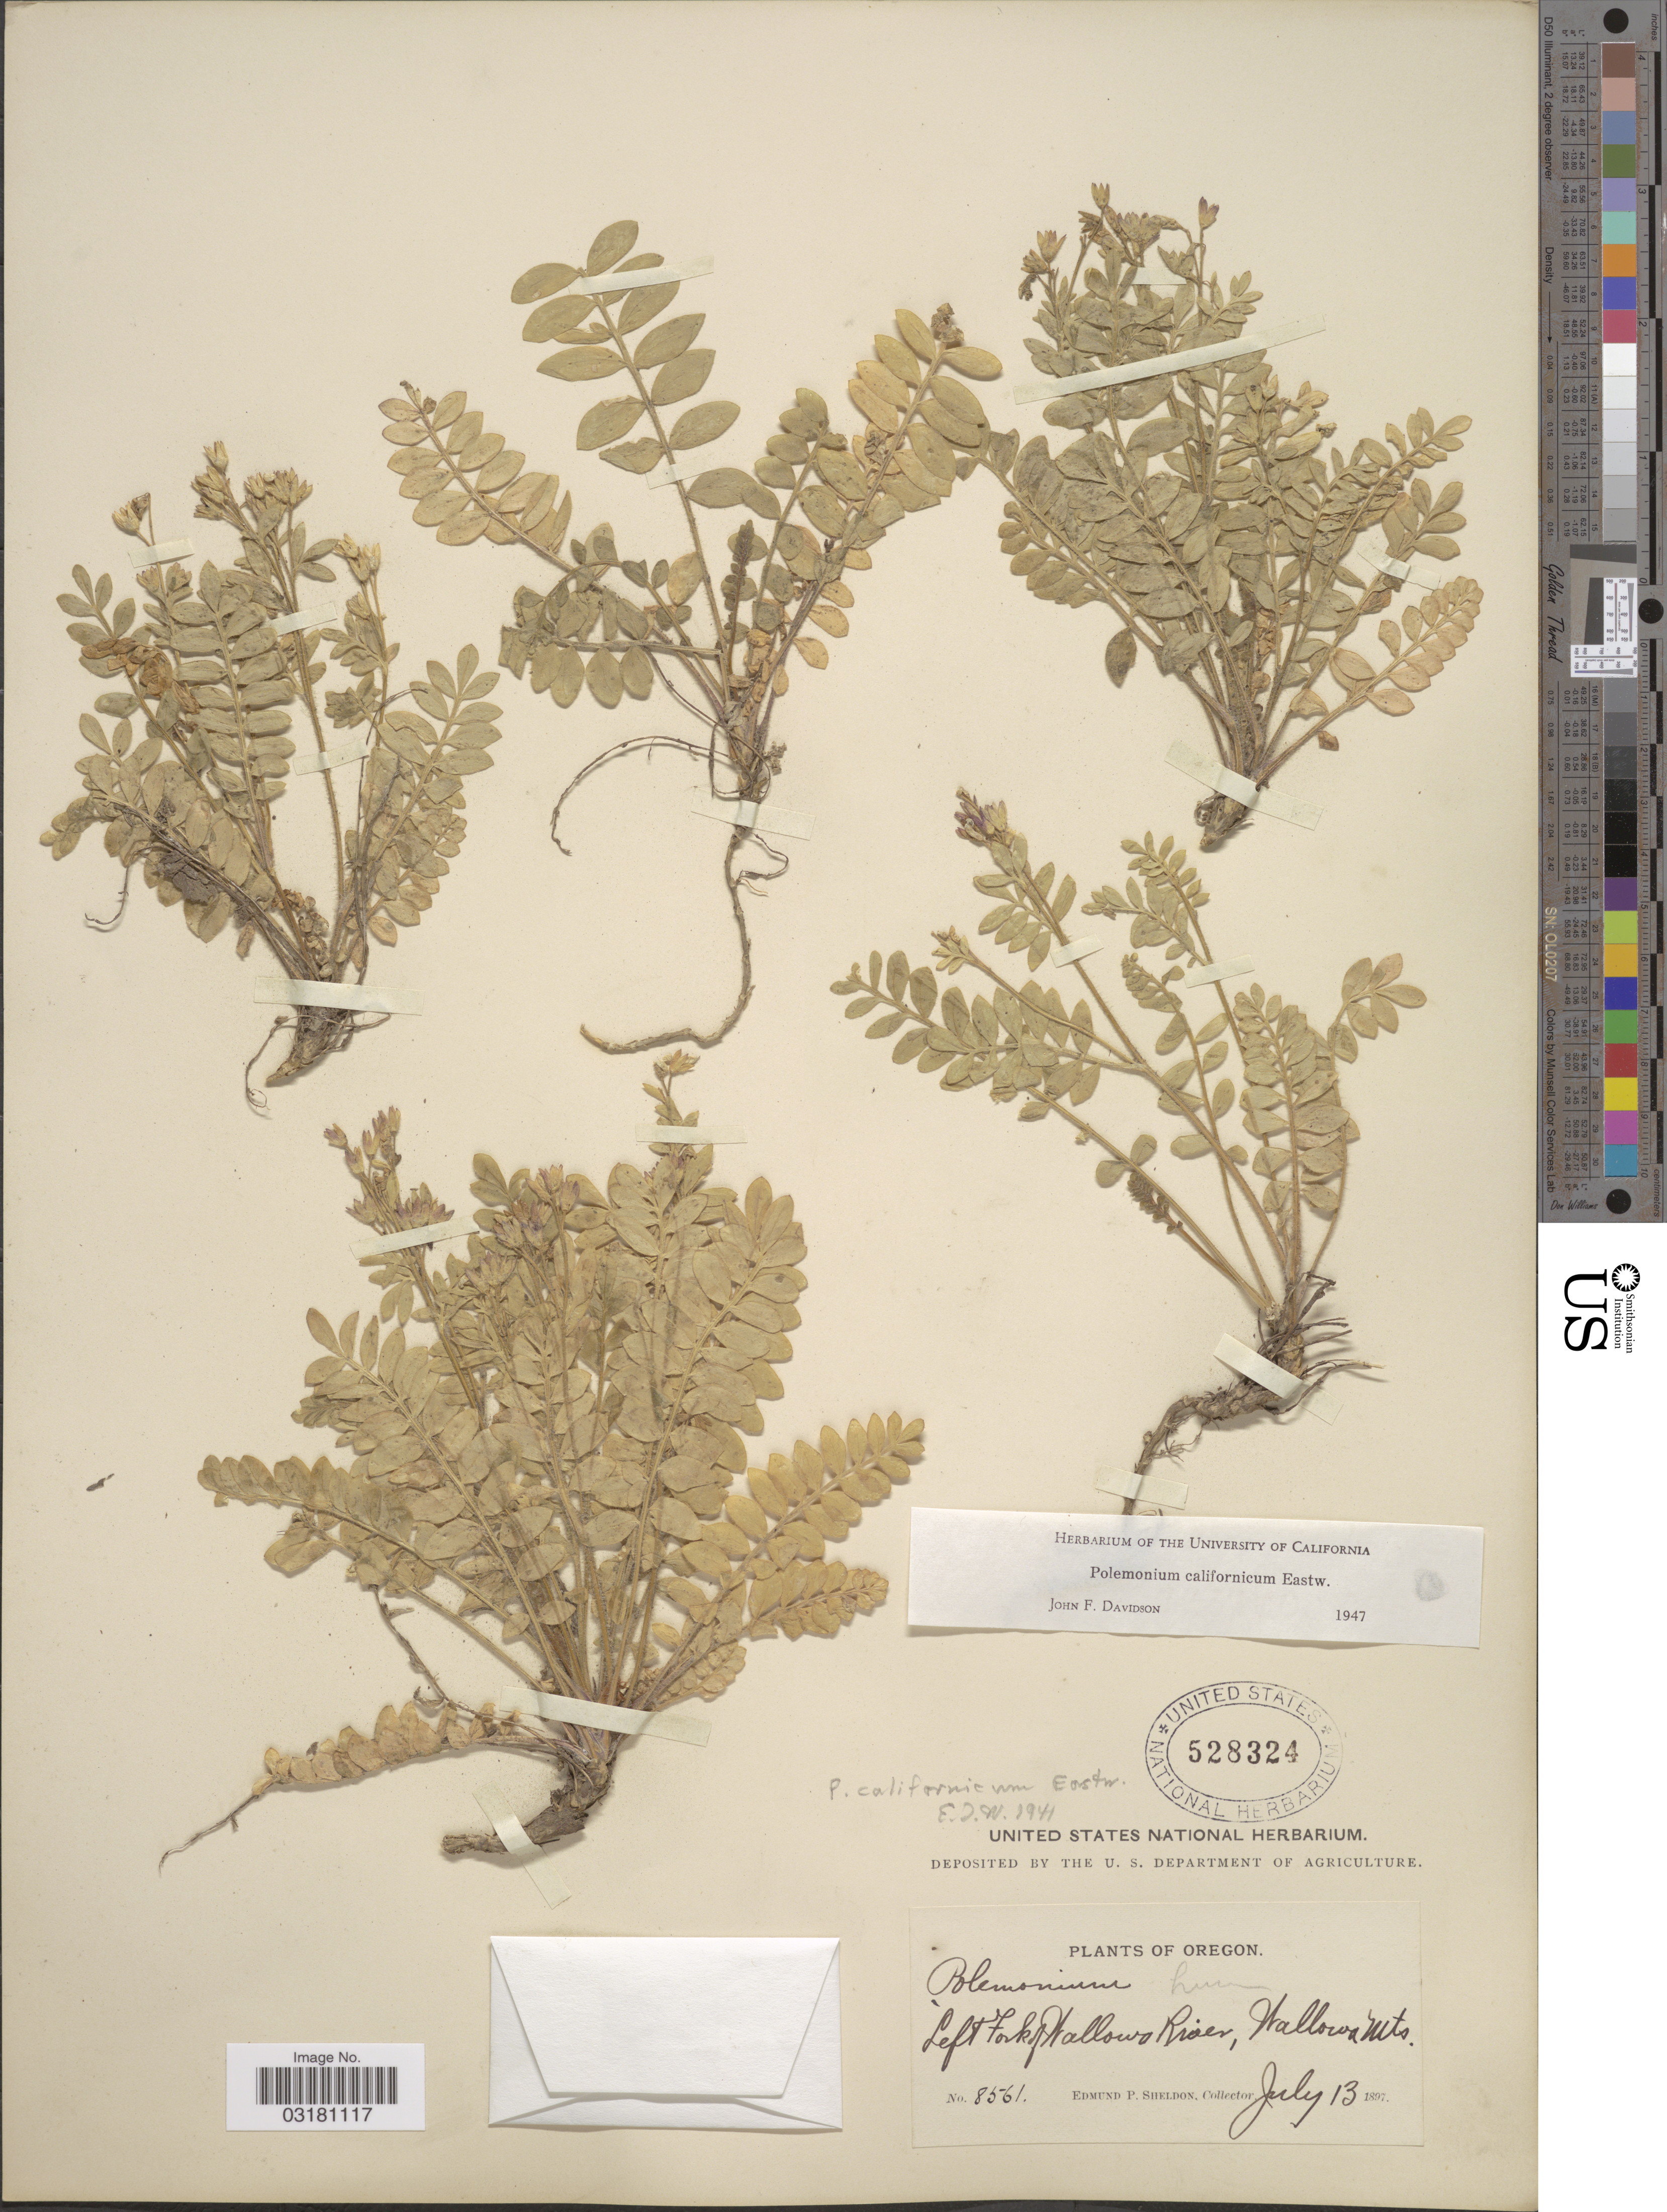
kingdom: Plantae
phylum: Tracheophyta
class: Magnoliopsida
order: Ericales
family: Polemoniaceae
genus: Polemonium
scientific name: Polemonium californicum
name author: Eastw.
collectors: E. P. Sheldon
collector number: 8561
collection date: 1897-07-13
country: United States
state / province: Oregon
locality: Left Fork of Wallowa River, Wallowa Mts.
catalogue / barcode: US 528324